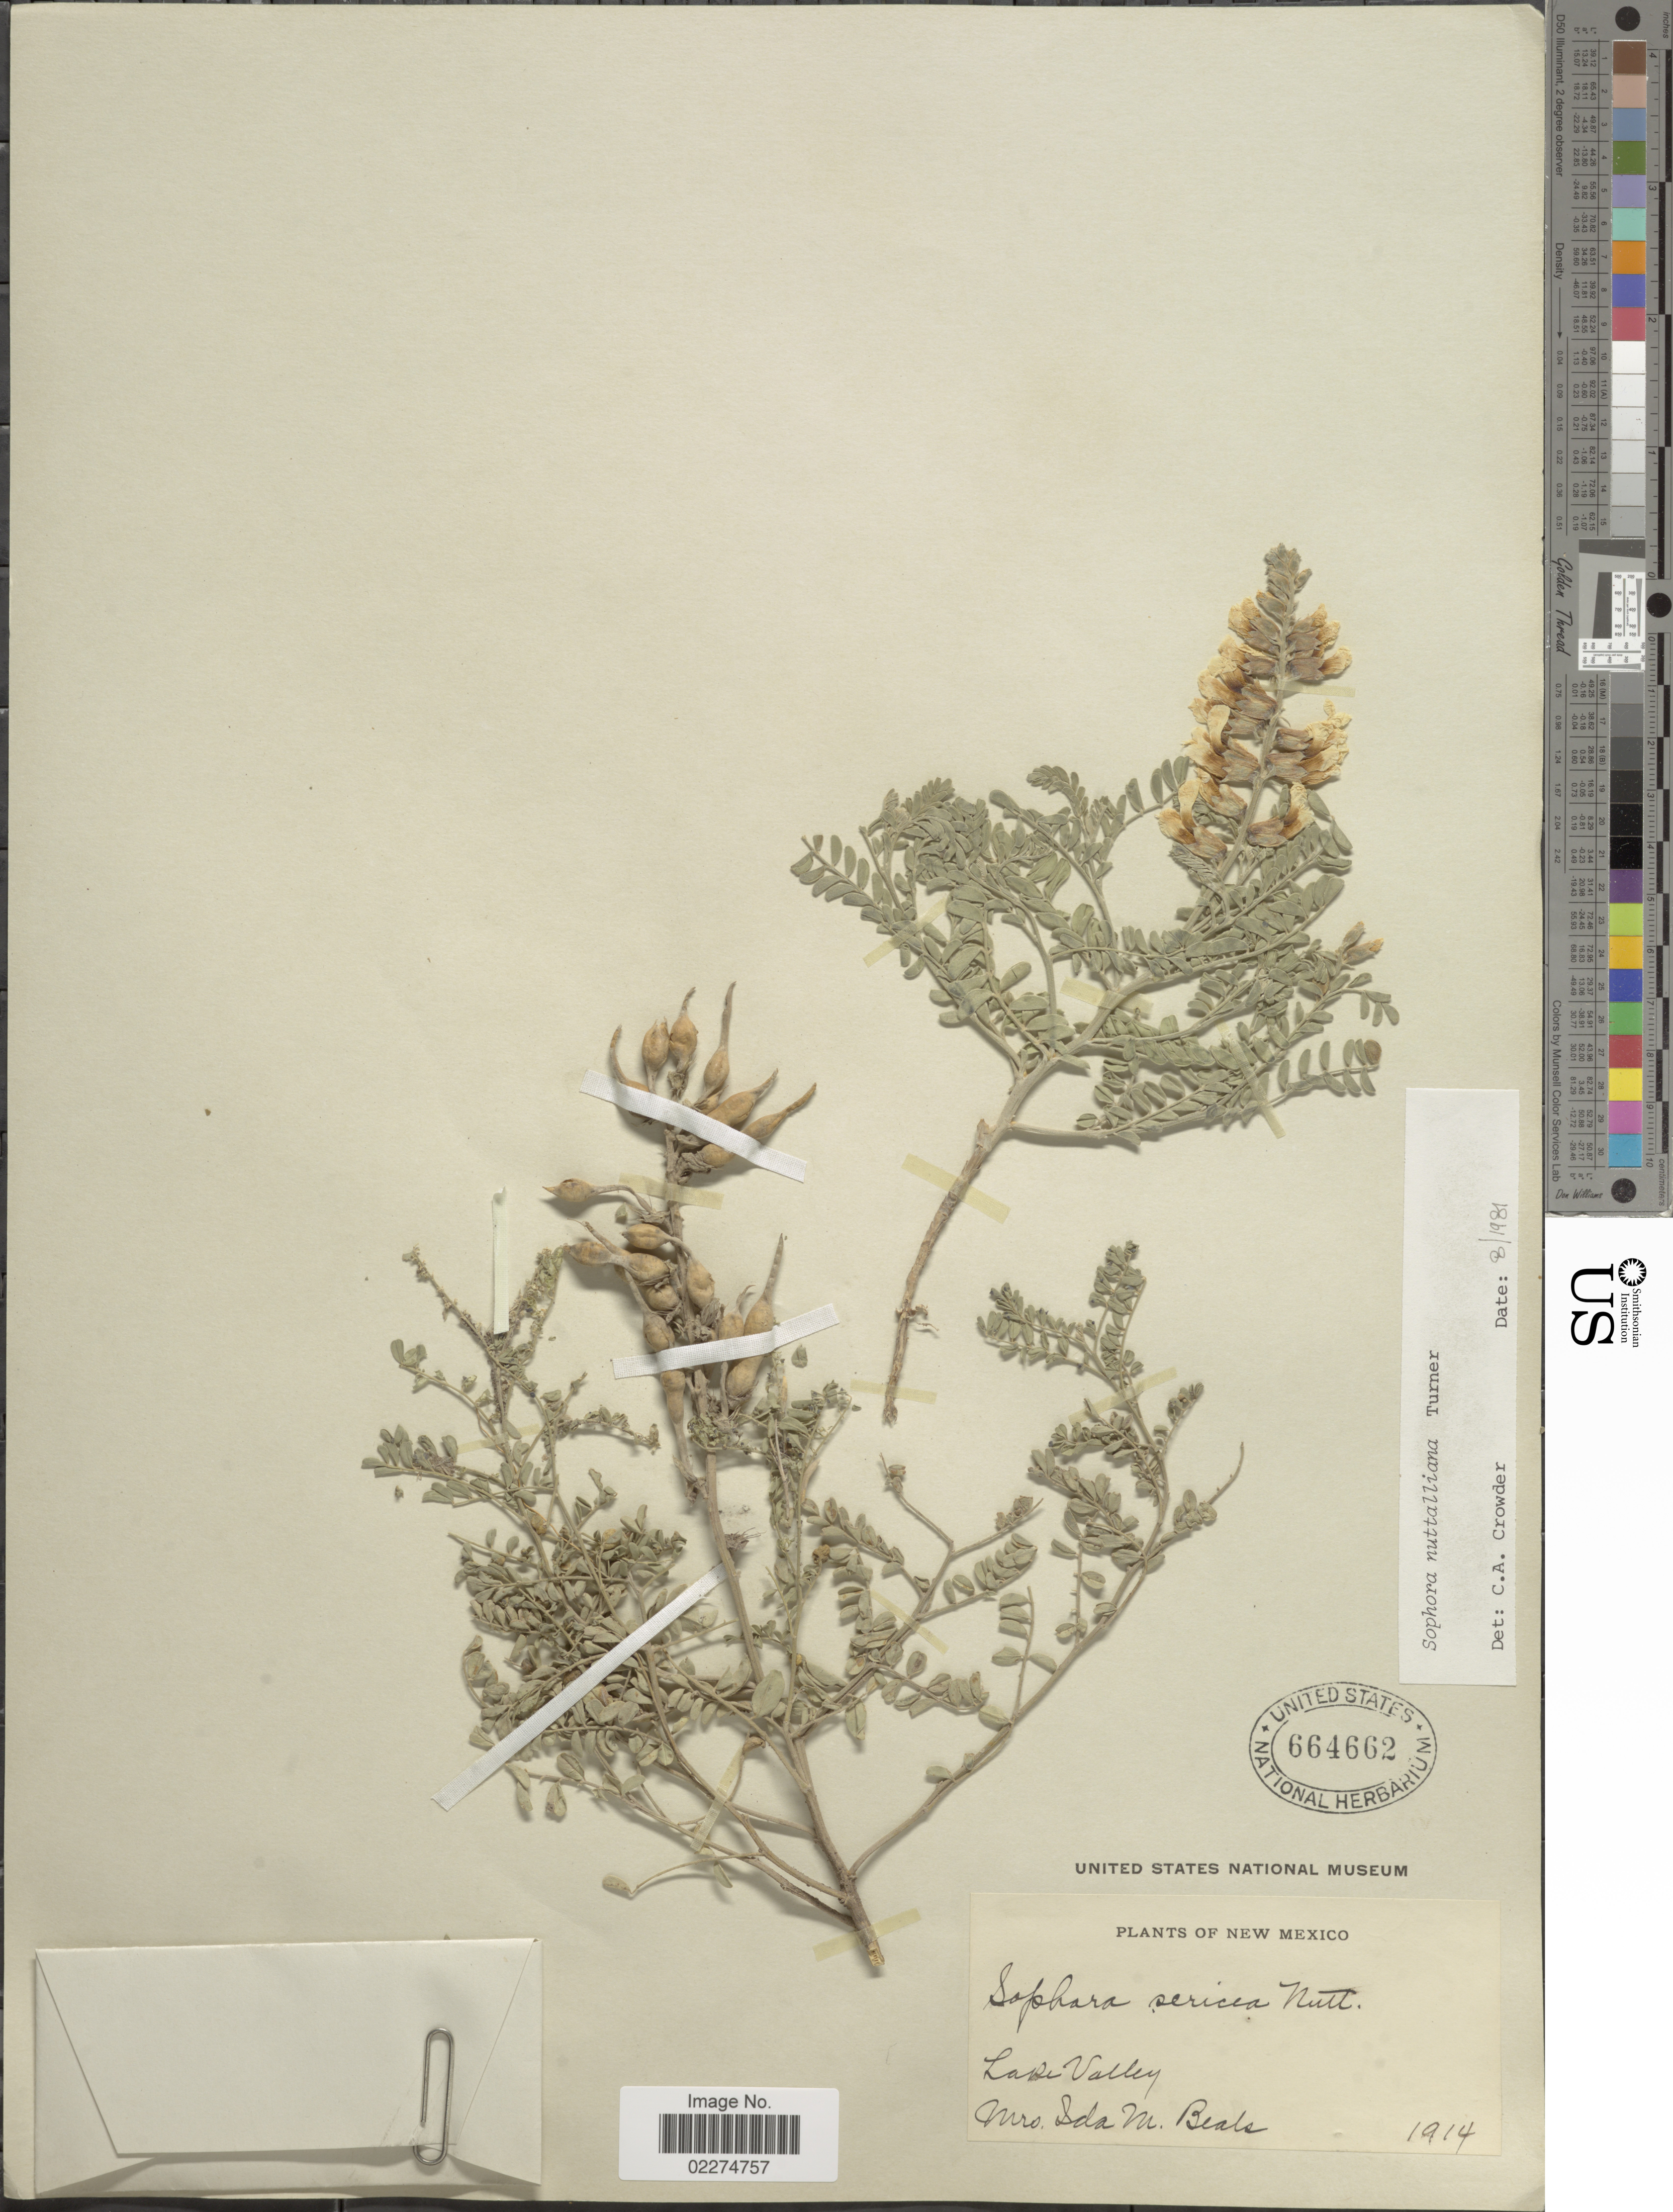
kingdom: Plantae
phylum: Tracheophyta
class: Magnoliopsida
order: Fabales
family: Fabaceae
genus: Sophora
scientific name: Sophora nuttalliana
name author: B.L. Turner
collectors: I. M. Beals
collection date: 1914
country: United States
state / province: New Mexico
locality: Lake Valley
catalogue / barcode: US 664662